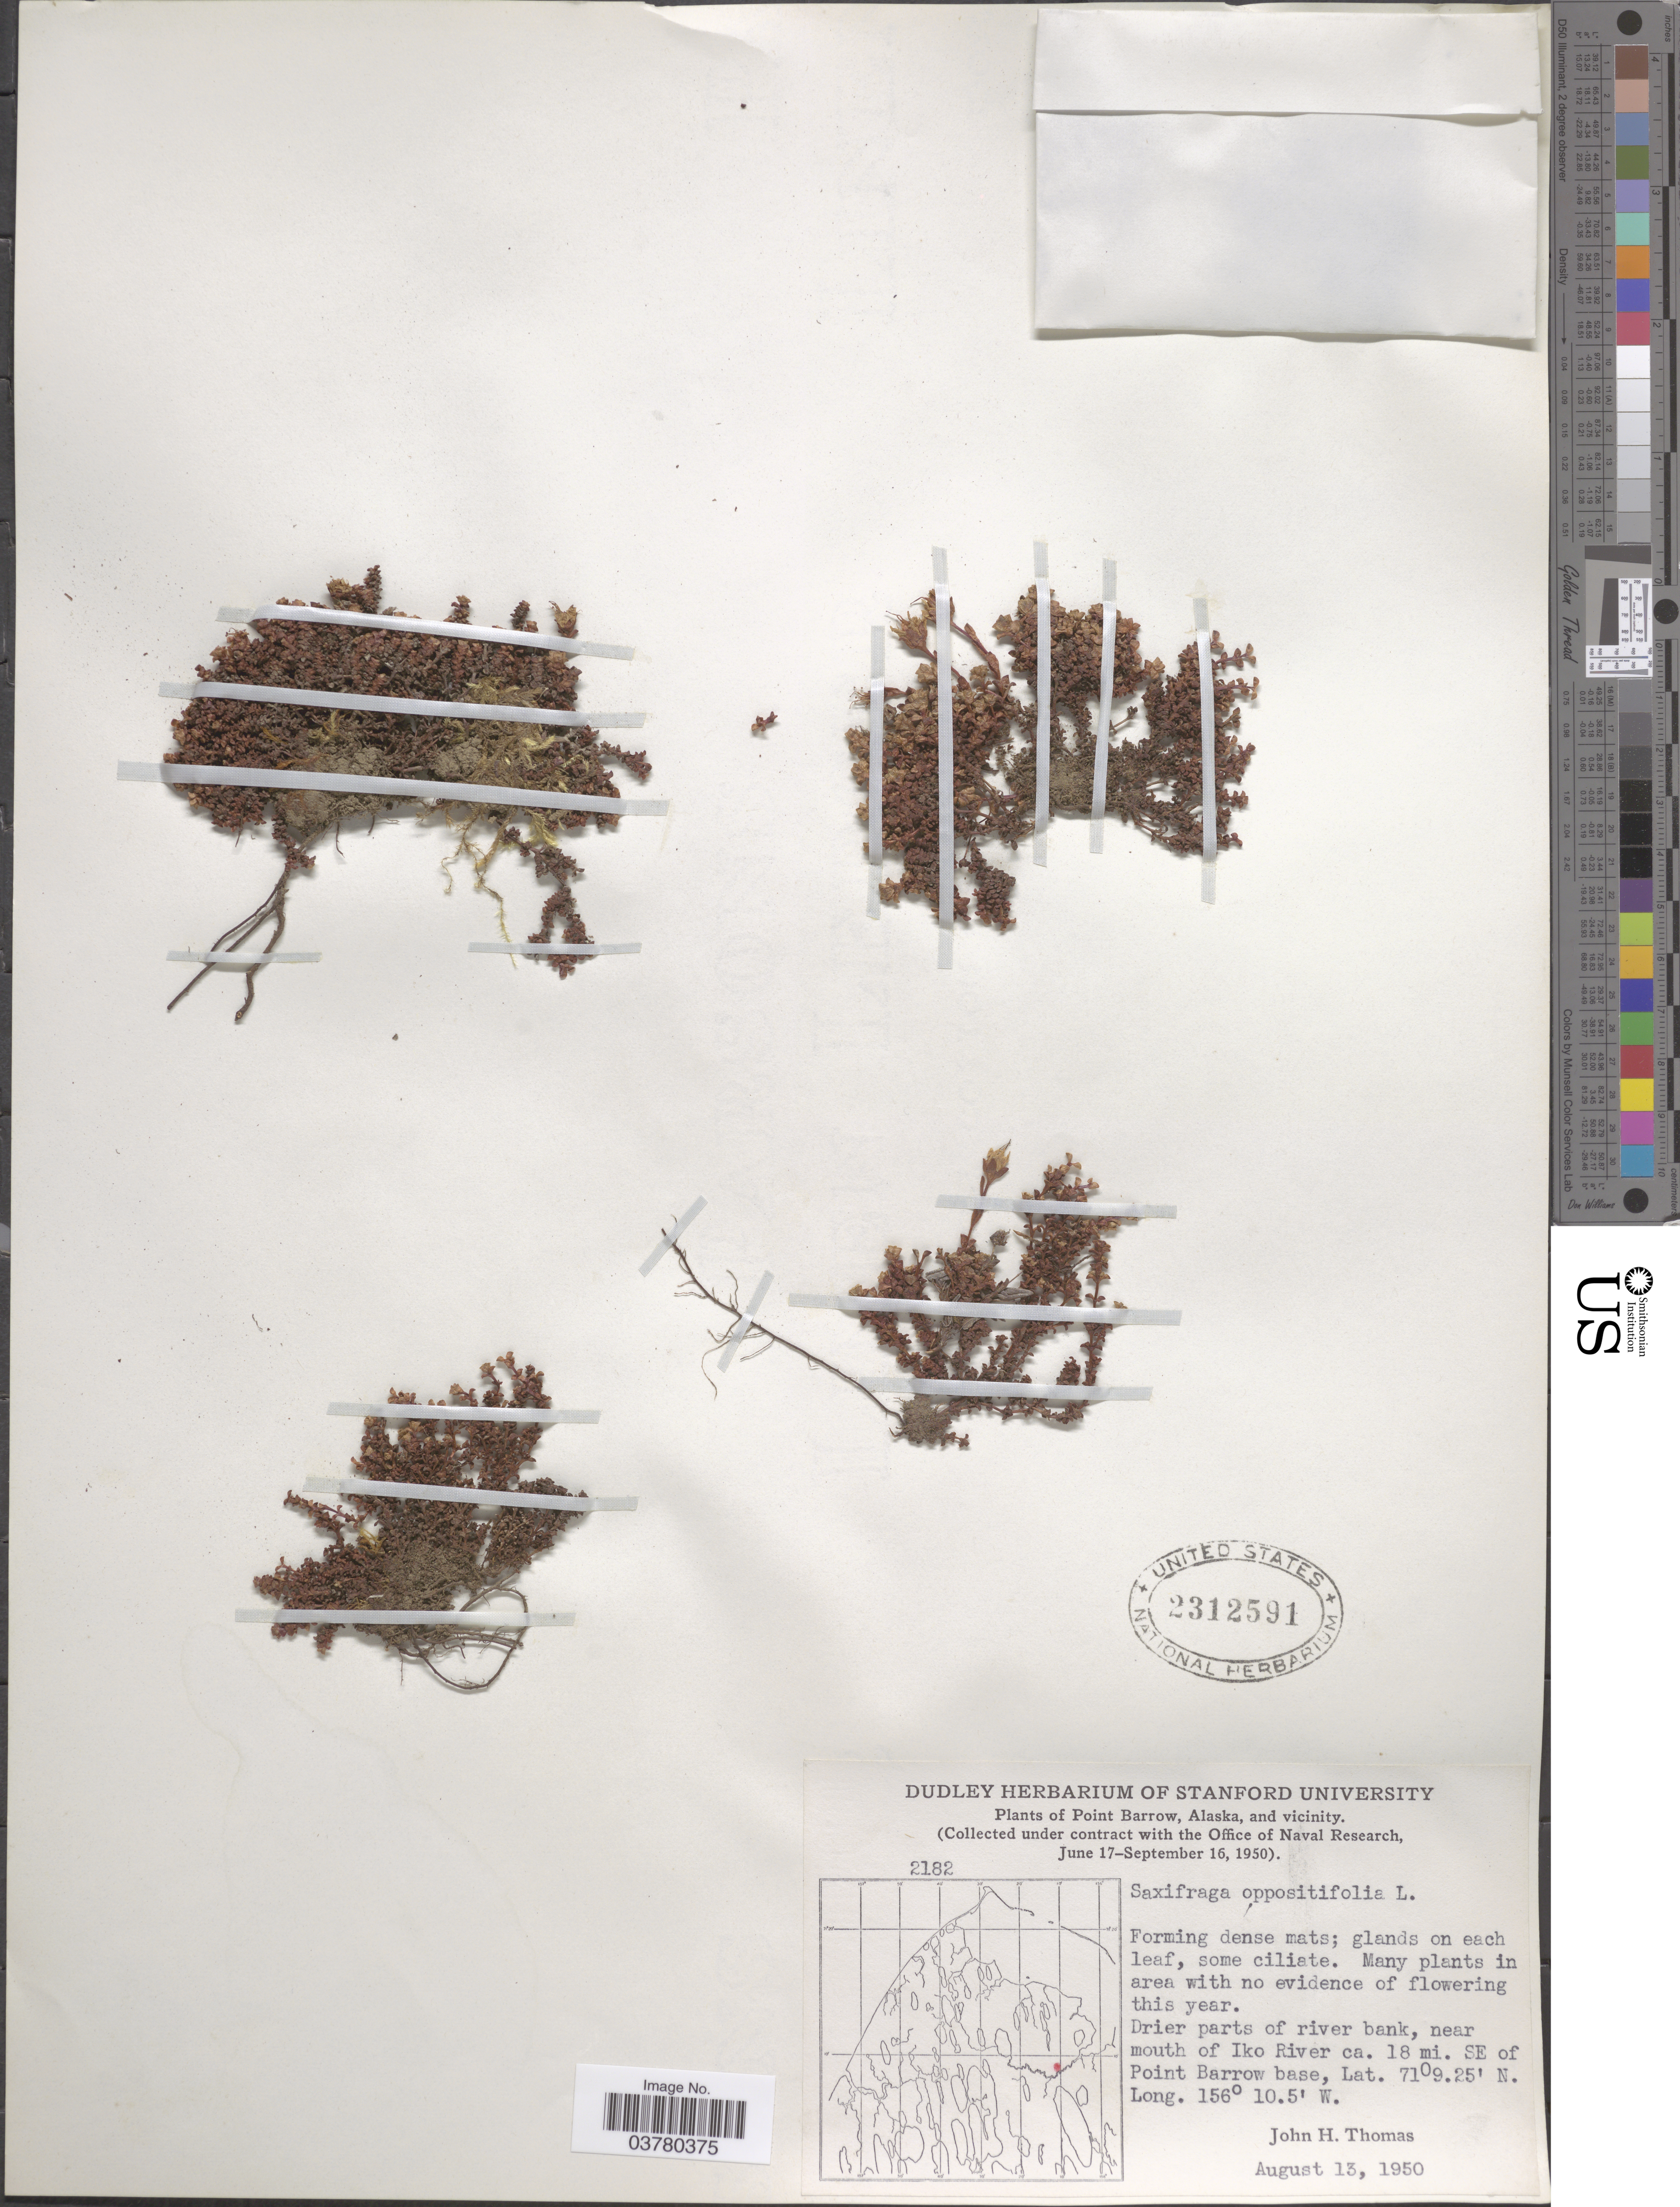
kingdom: Plantae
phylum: Tracheophyta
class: Magnoliopsida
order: Saxifragales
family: Saxifragaceae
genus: Saxifraga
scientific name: Saxifraga oppositifolia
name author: L.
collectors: J. H. Thomas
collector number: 2182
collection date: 1950-08-13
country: United States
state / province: Alaska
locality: Point Barrow, Alaska, and vicinity. Drier parts of river bank, near mouth of Iko River ca. 18 mi. SE of Point Barrow base.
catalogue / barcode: US 2312591